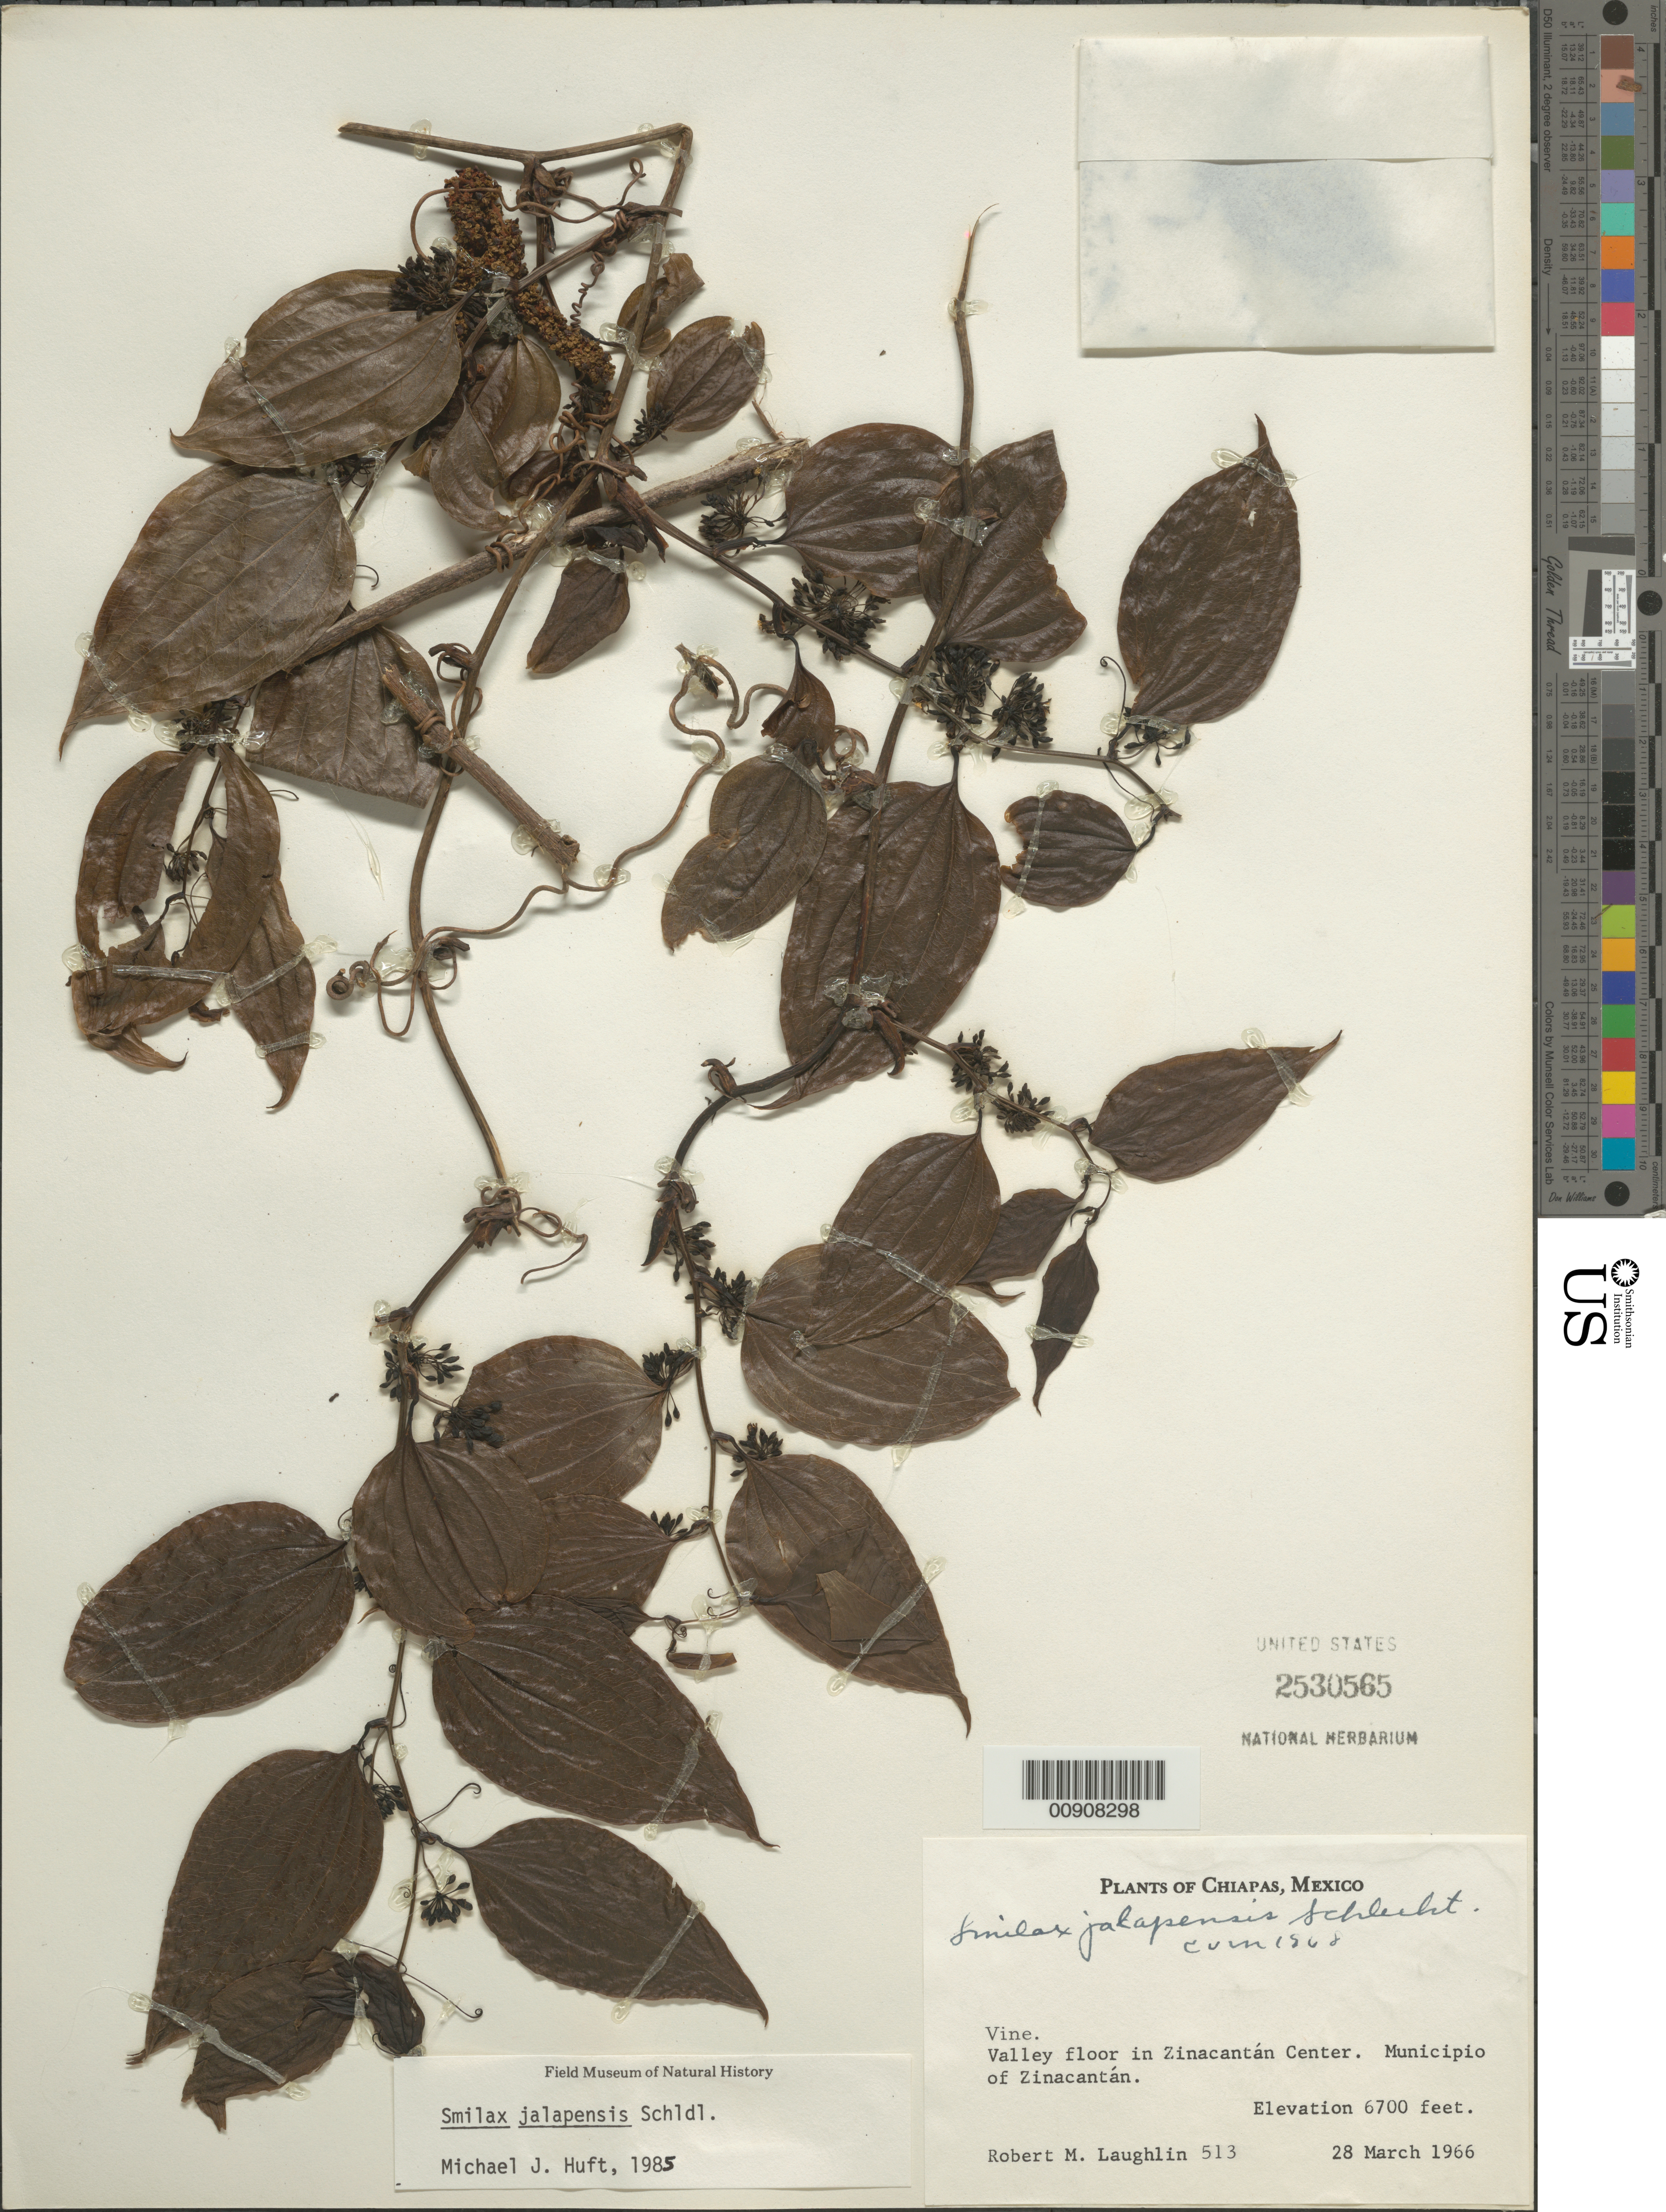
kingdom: Plantae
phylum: Tracheophyta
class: Liliopsida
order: Liliales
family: Smilacaceae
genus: Smilax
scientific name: Smilax jalapensis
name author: Schltdl.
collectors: R. M. Laughlin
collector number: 513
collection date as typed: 28 Mar 1966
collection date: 1966-03-28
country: Mexico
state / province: Chiapas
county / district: Zinacantán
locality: Valley floor in Zinacantán Center. Municipio of Zinacantán, Chiapas.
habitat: Valley floor.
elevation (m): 2042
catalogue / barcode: US 2530565